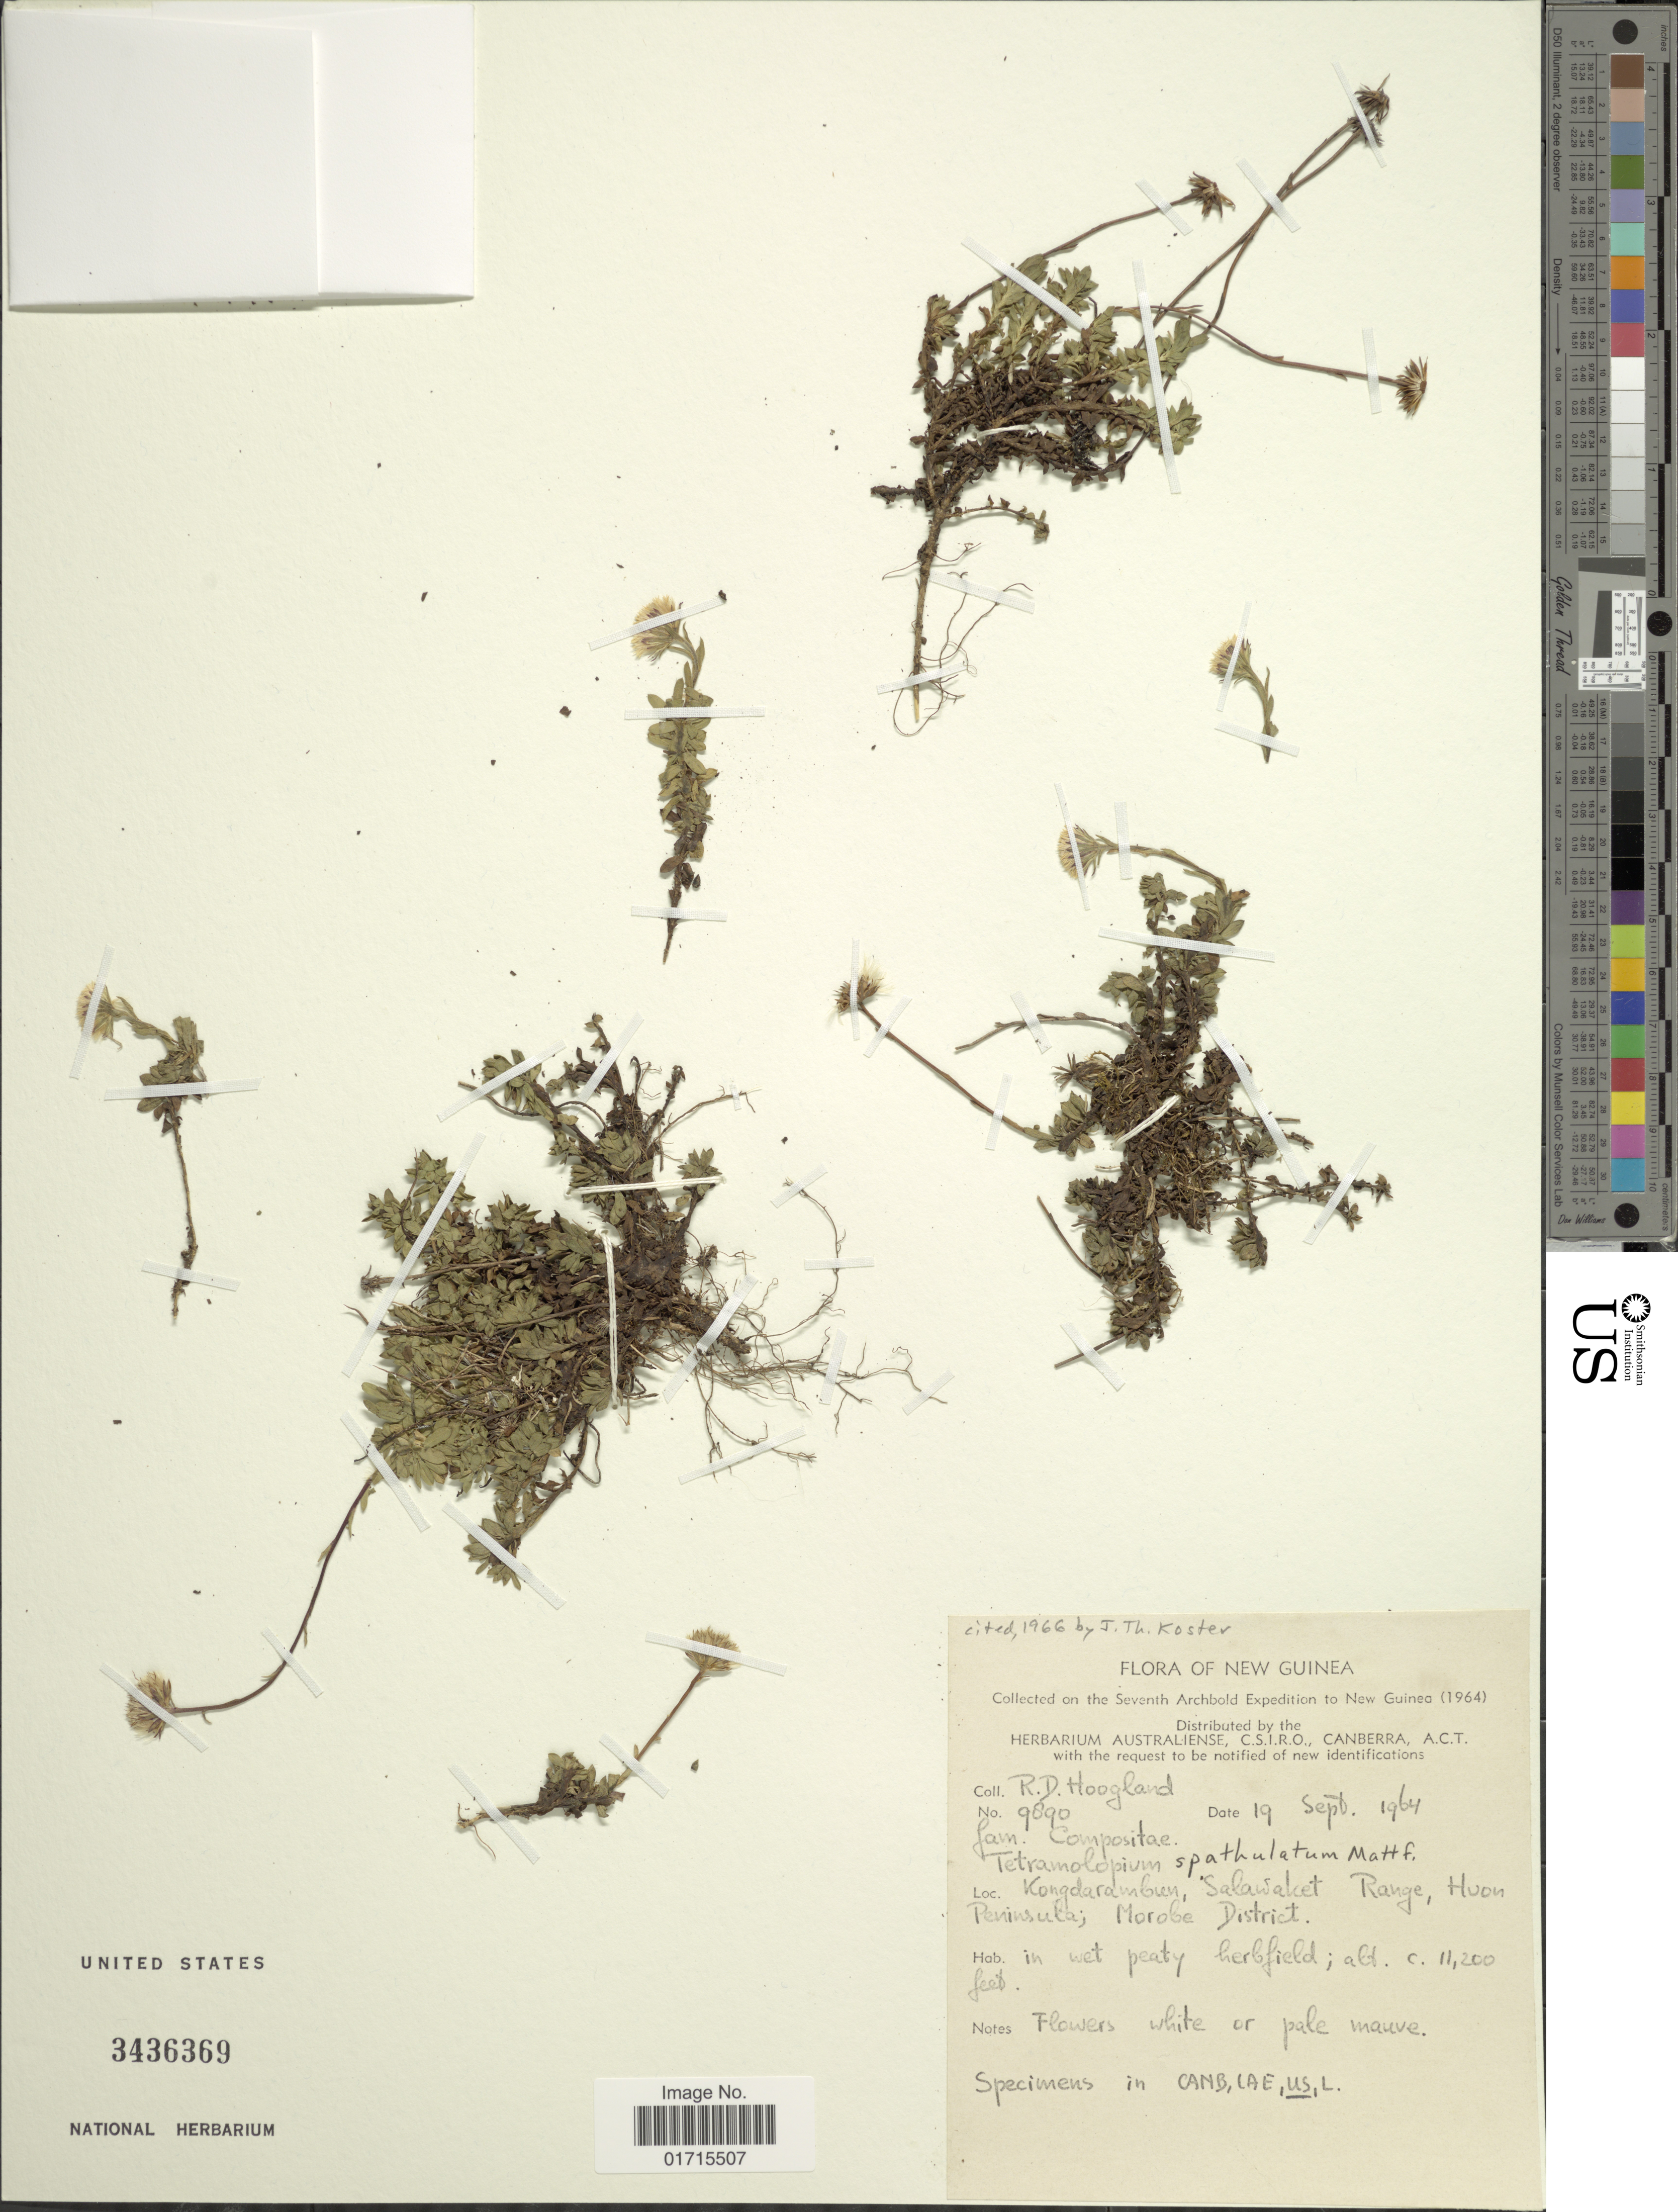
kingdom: Plantae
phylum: Tracheophyta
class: Magnoliopsida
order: Asterales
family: Asteraceae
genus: Tetramolopium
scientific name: Tetramolopium spathulatum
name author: Mattf.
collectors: R. D. Hoogland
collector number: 9890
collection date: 1964-09-19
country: Papua New Guinea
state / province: Morobe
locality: Kongdarambien, Salawaket Range, Huon Peninsula; Morobe District, New Guinea.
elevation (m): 3414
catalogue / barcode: US 3436369